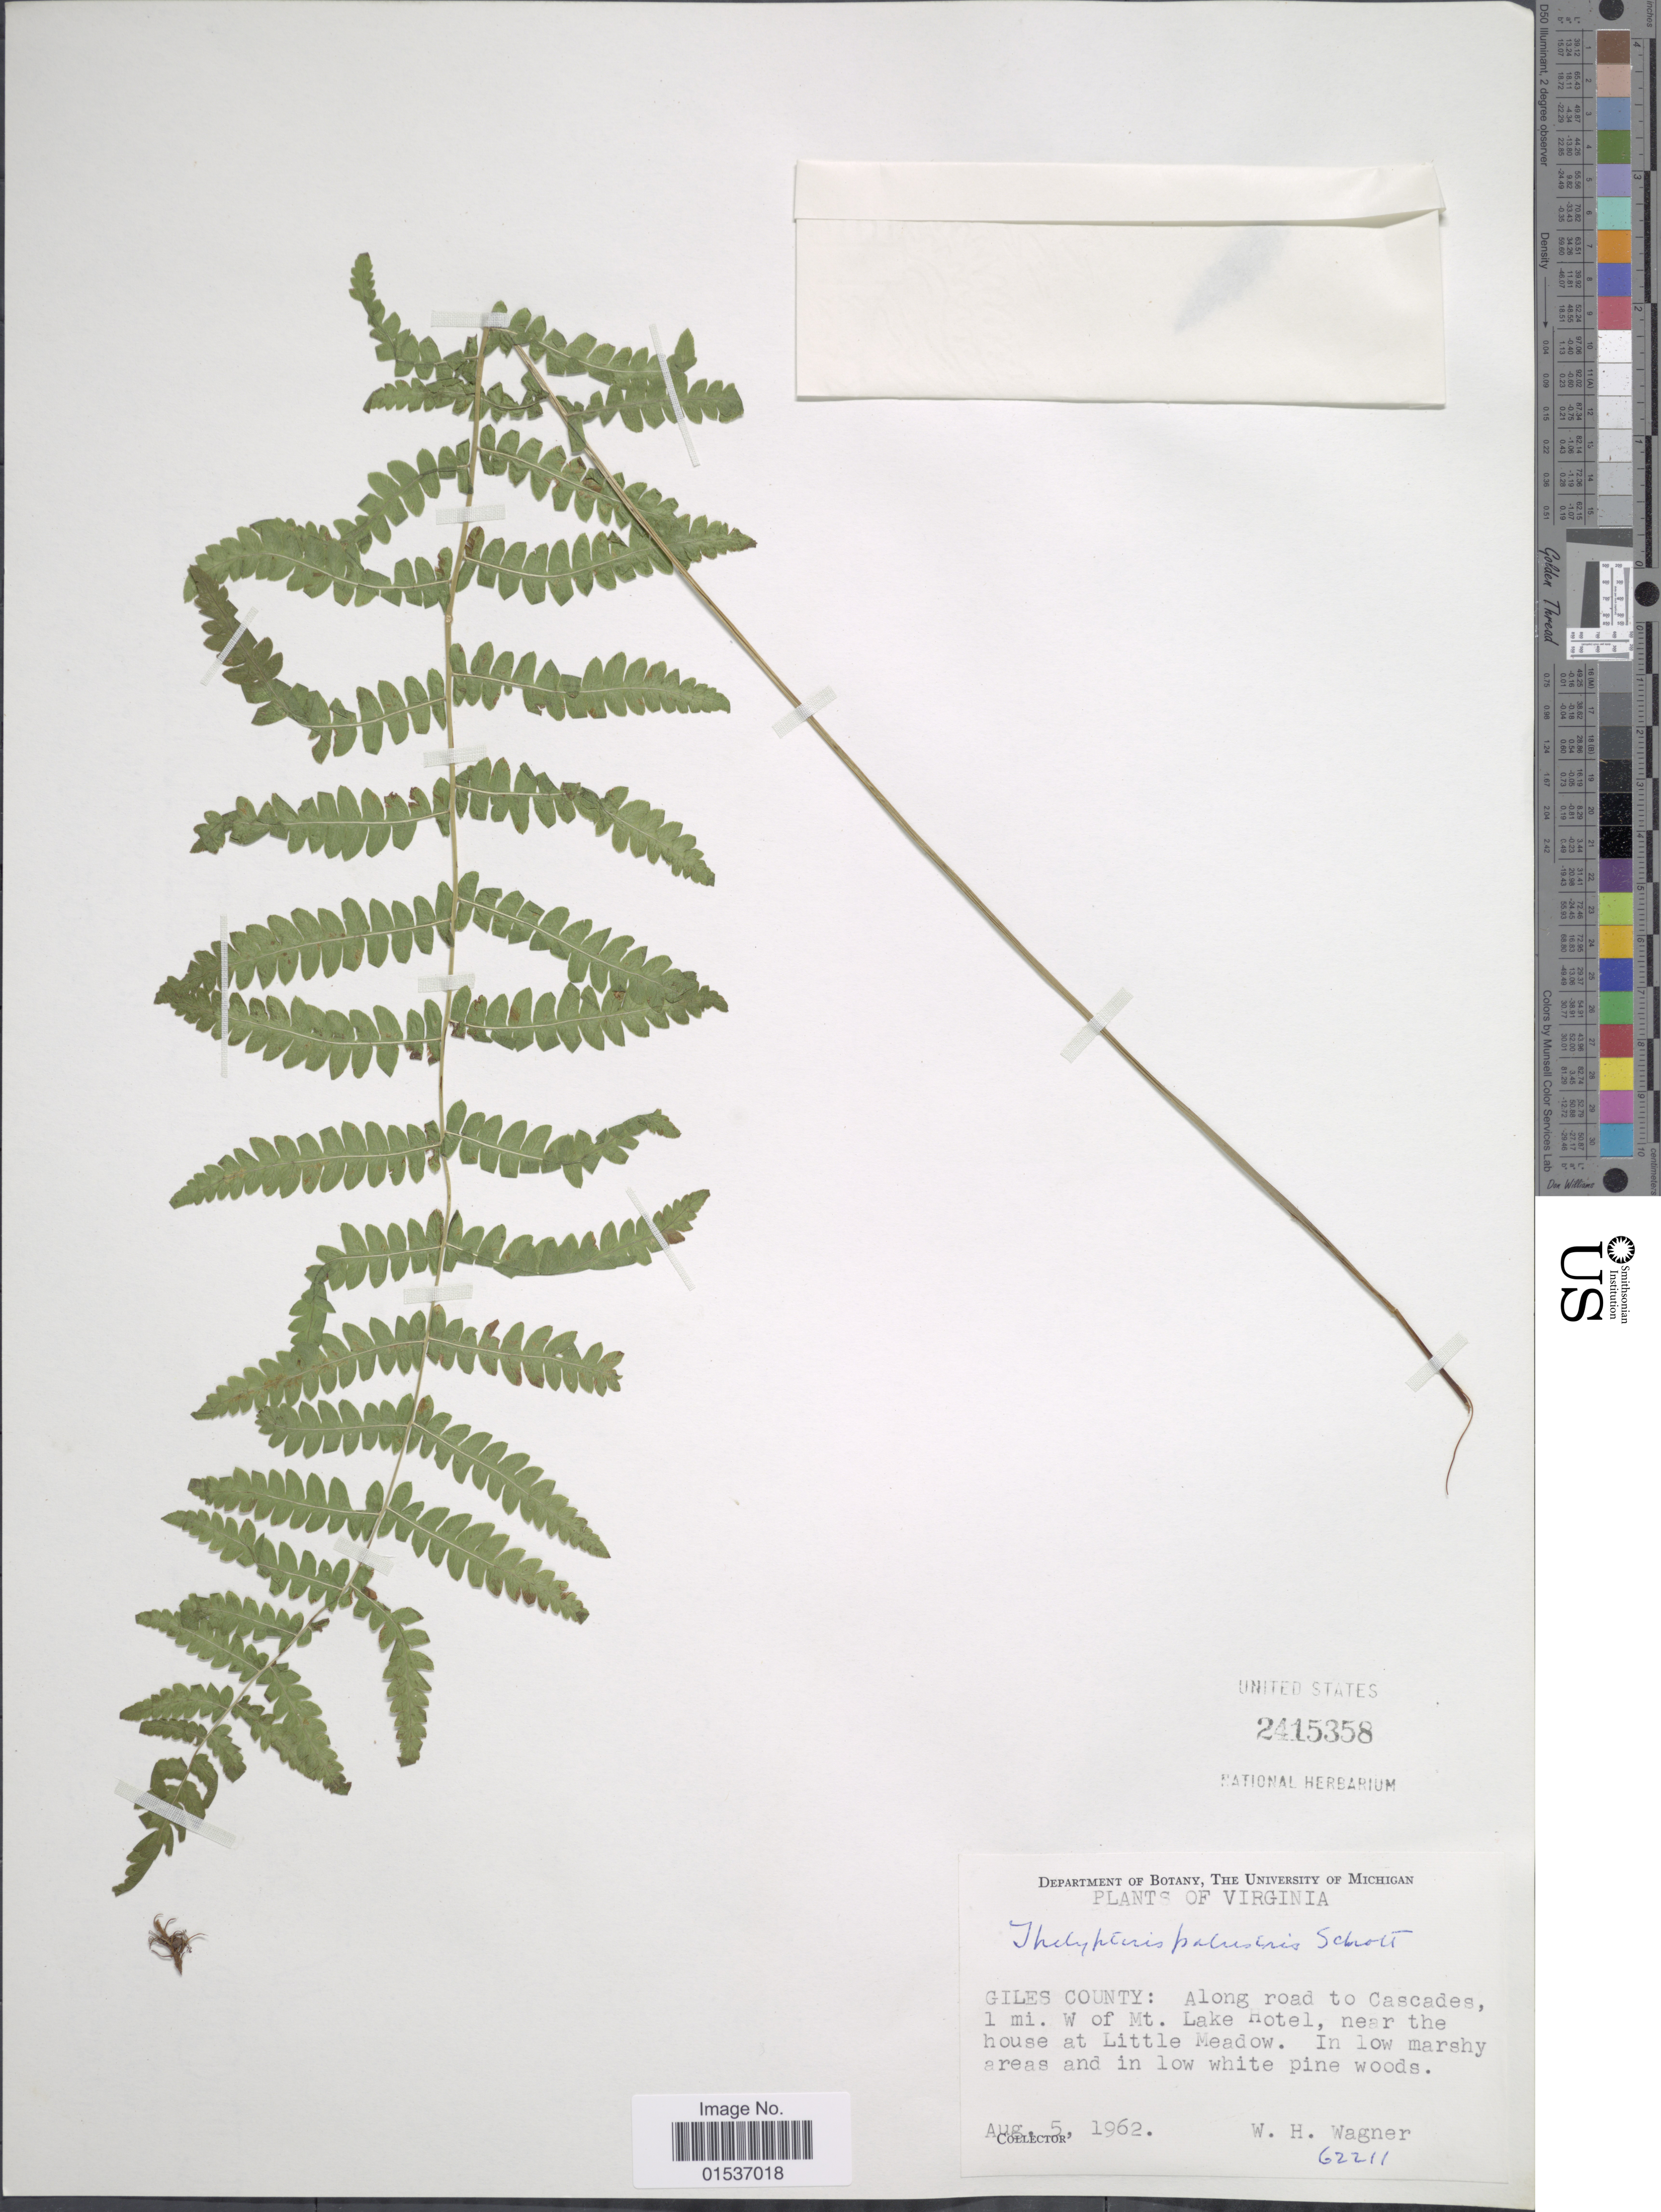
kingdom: Plantae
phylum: Tracheophyta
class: Polypodiopsida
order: Polypodiales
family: Thelypteridaceae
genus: Thelypteris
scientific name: Thelypteris palustris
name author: (Salisb.) Schott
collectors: W. H. Wagner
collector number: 62211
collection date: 1962-08-05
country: United States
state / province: Virginia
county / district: Giles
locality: Virginia. Giles County: Along road to Cascades, 1 mi. W of Mt. Lake Hotel, near the house at Little Meadow.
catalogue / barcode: US 2415358